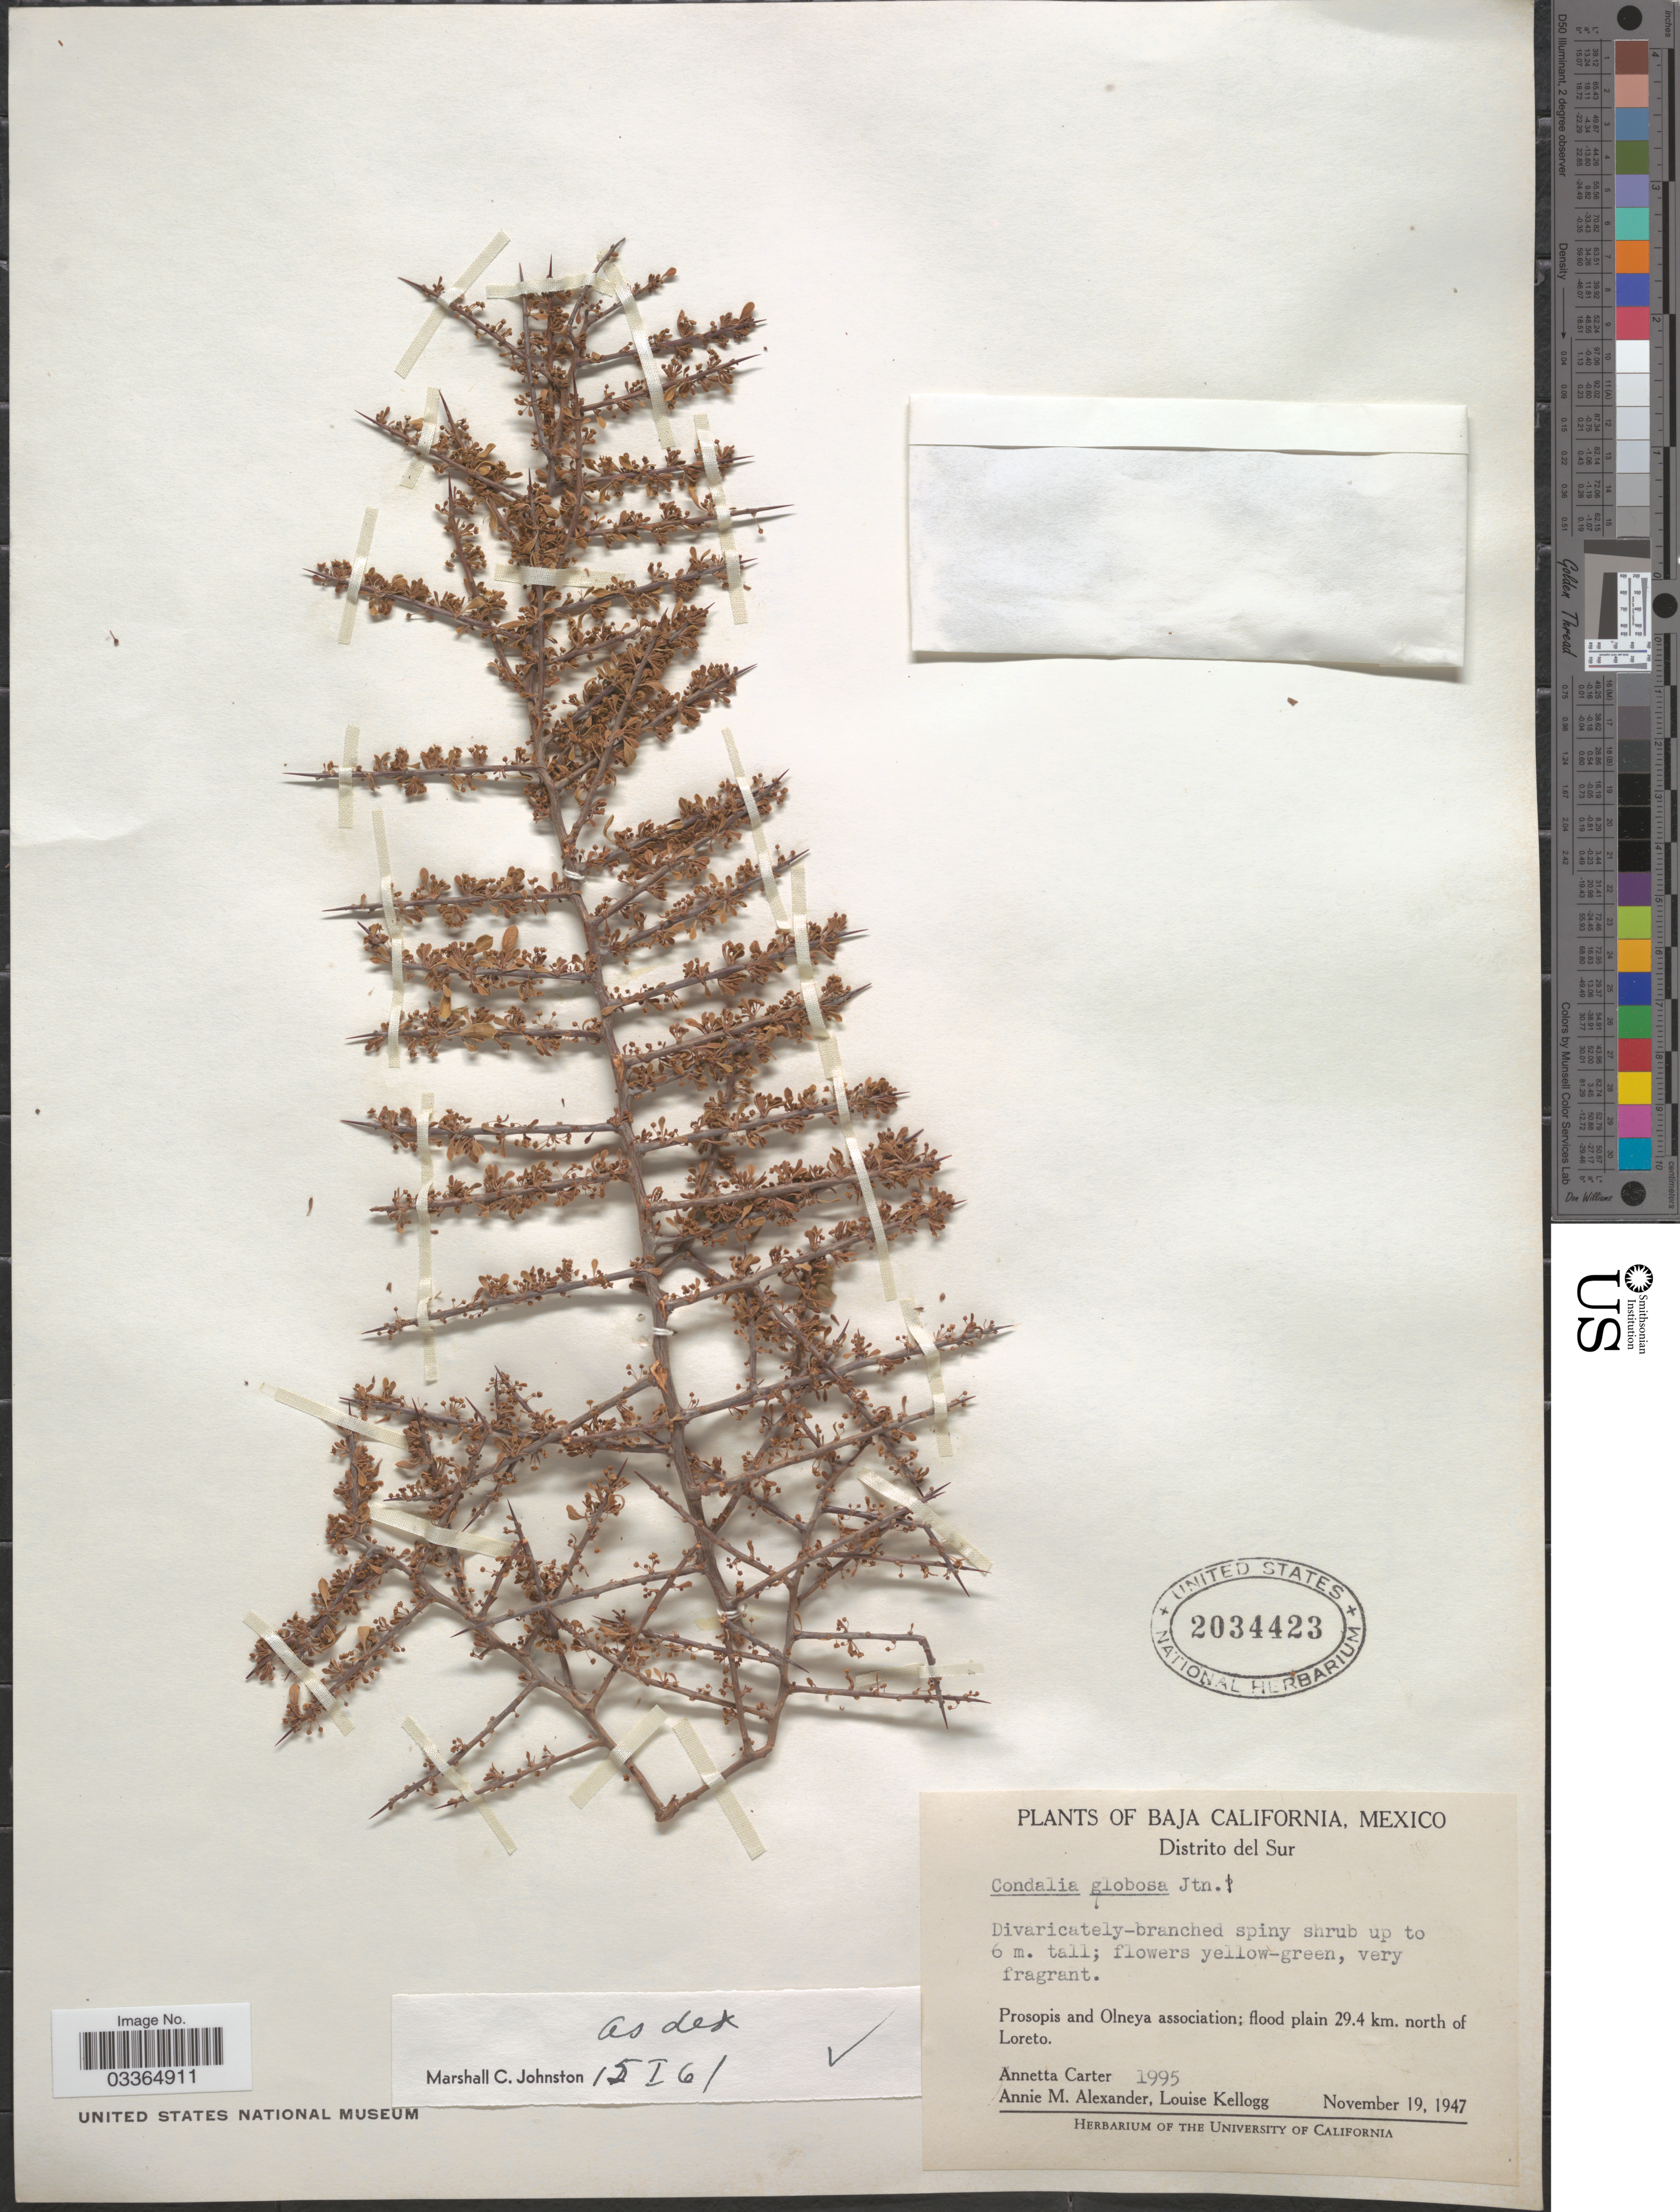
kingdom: Plantae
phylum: Tracheophyta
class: Magnoliopsida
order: Rosales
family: Rhamnaceae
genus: Condalia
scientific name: Condalia globosa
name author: I.M. Johnst.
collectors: Annetta Carter, A. M. Alexander & L. Kellogg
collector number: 1995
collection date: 1947-11-19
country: Mexico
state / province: Baja California Sur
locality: Distrito del Sur. Prosopis and Olneya association; flood plain 29.4 km. north of Loreto.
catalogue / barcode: US 2034423